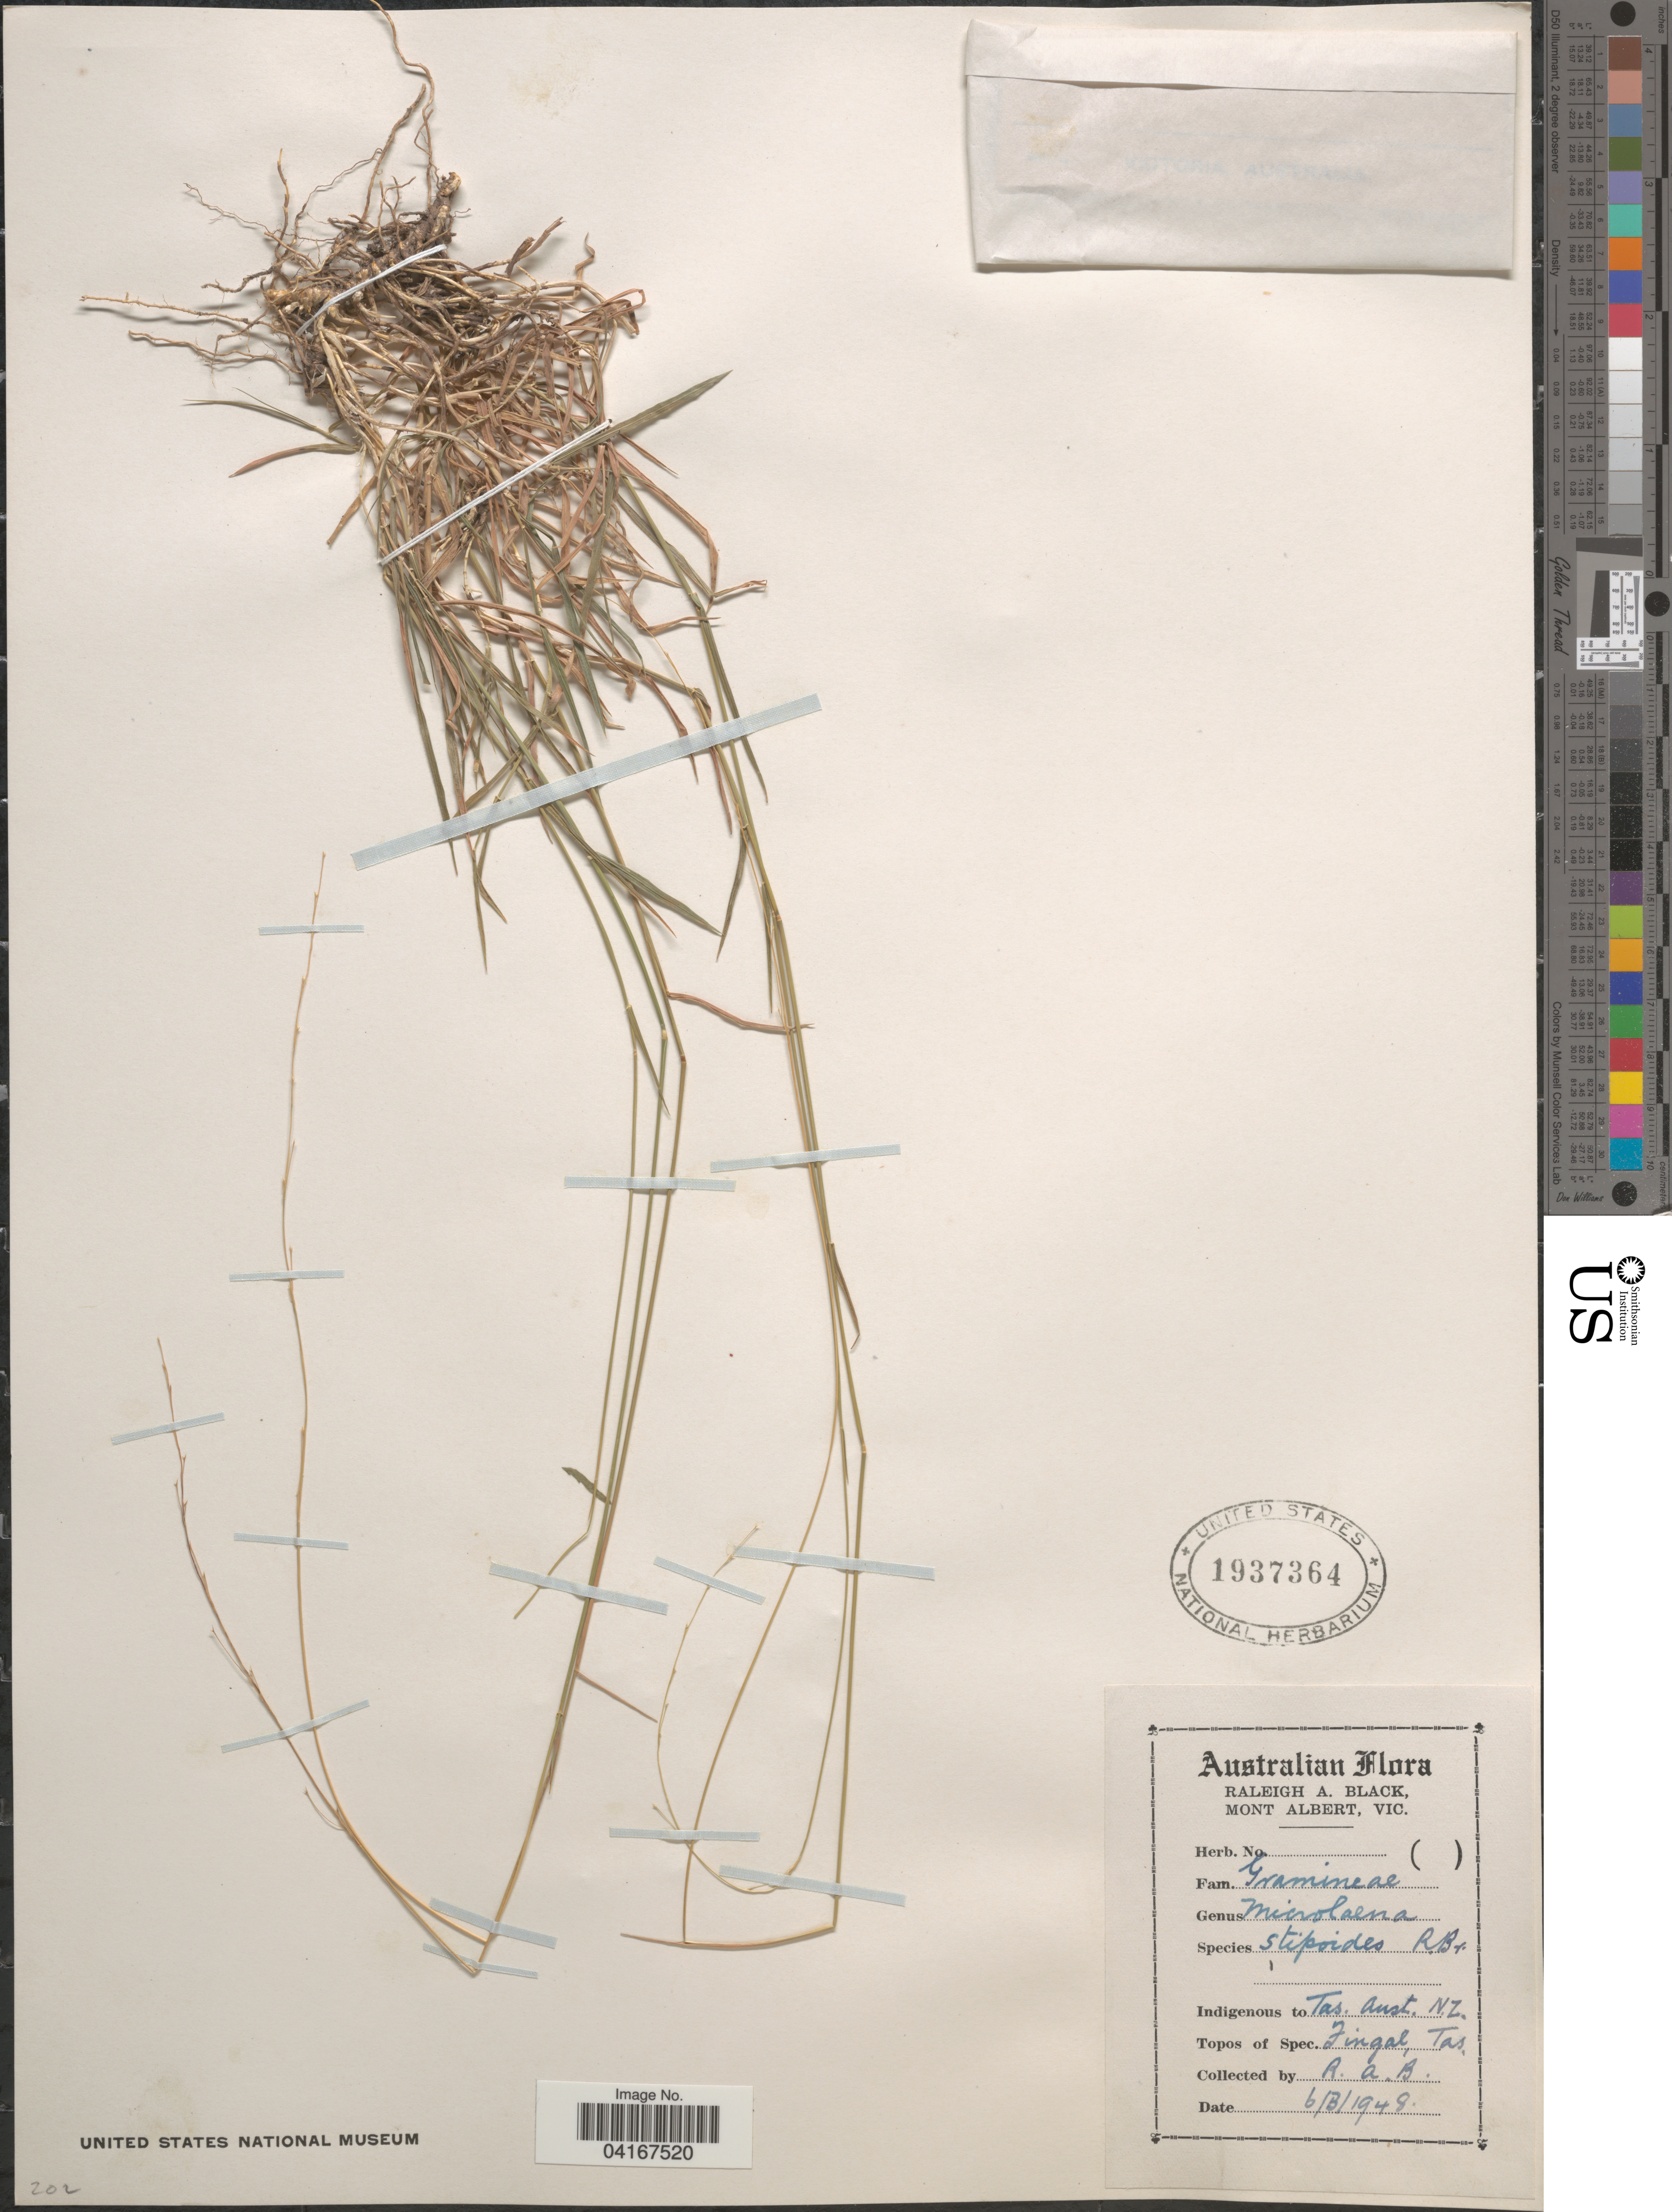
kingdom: Plantae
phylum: Tracheophyta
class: Liliopsida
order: Poales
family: Poaceae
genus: Microlaena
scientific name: Microlaena stipoides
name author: (Labill.) R. Br.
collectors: R. A. Black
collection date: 1948-08-06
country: Australia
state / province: Tasmania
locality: Tas. Aust. N.Z [unsure placement]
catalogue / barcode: US 1937364